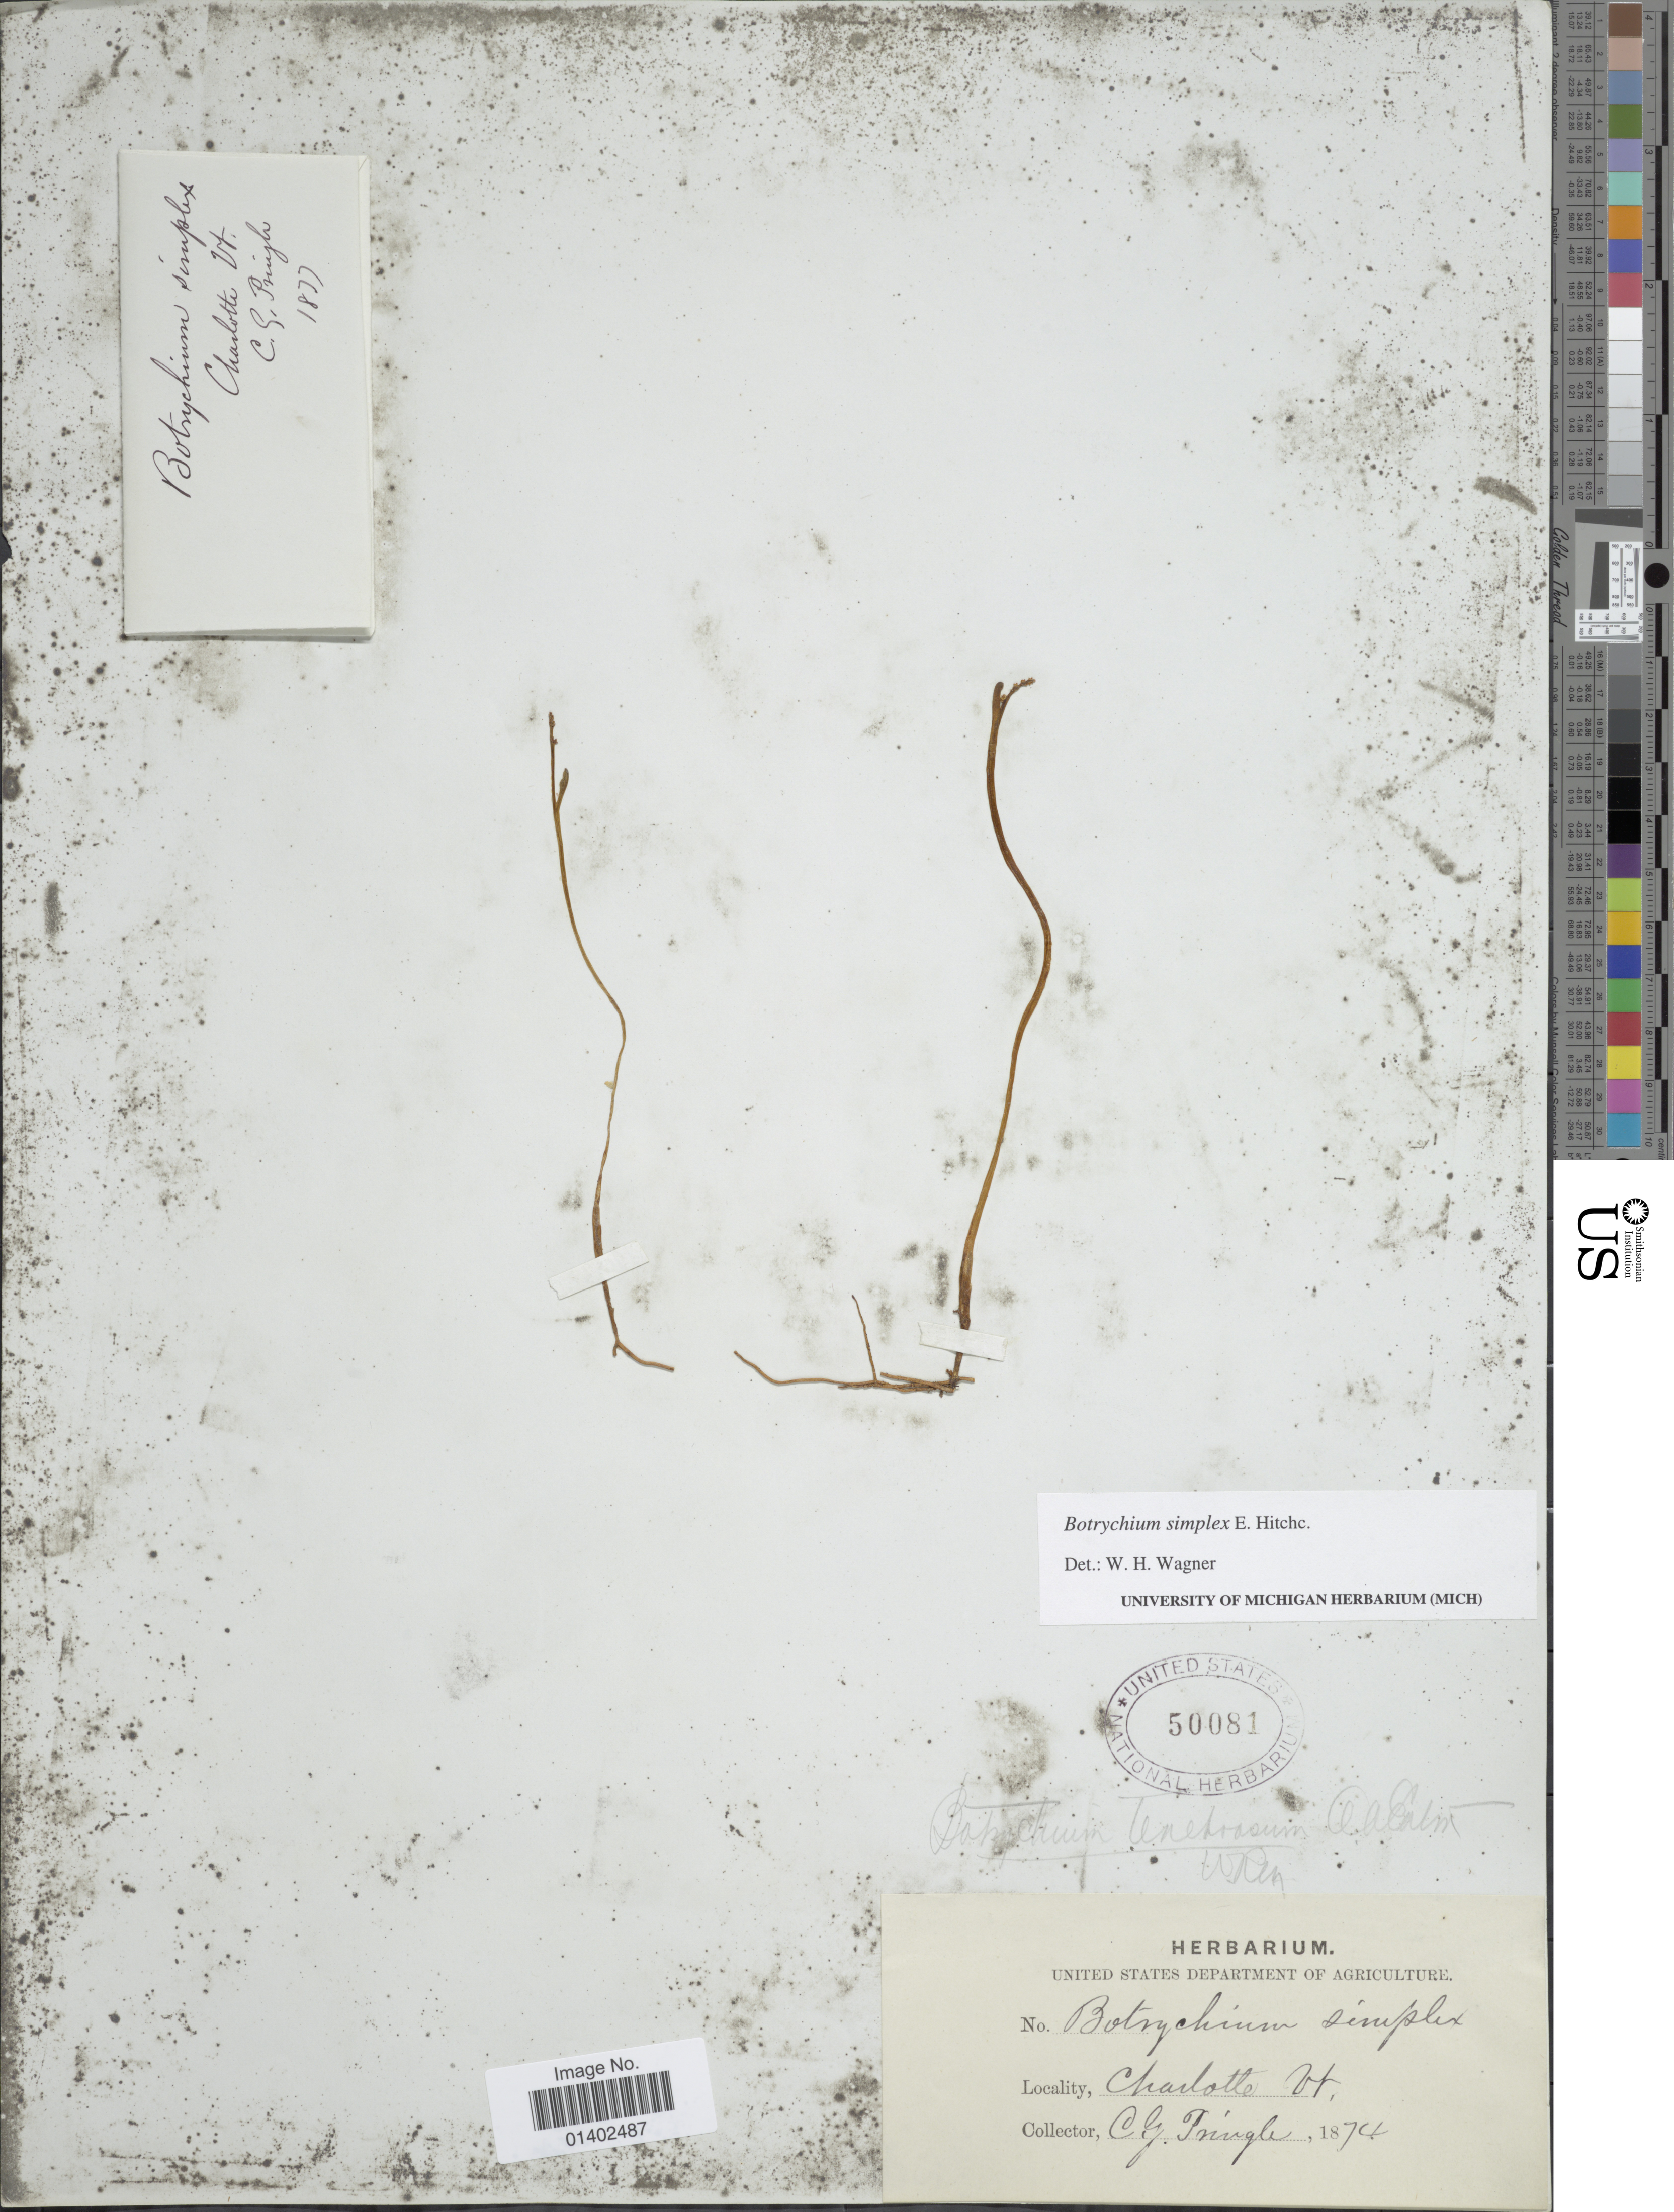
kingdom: Plantae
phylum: Tracheophyta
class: Polypodiopsida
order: Ophioglossales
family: Ophioglossaceae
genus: Botrychium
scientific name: Botrychium simplex var. tenebrosum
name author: (A.A. Eaton) R.T. Clausen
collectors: C. G. Pringle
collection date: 1874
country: United States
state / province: Vermont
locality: Charlotte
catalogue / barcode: US 50081